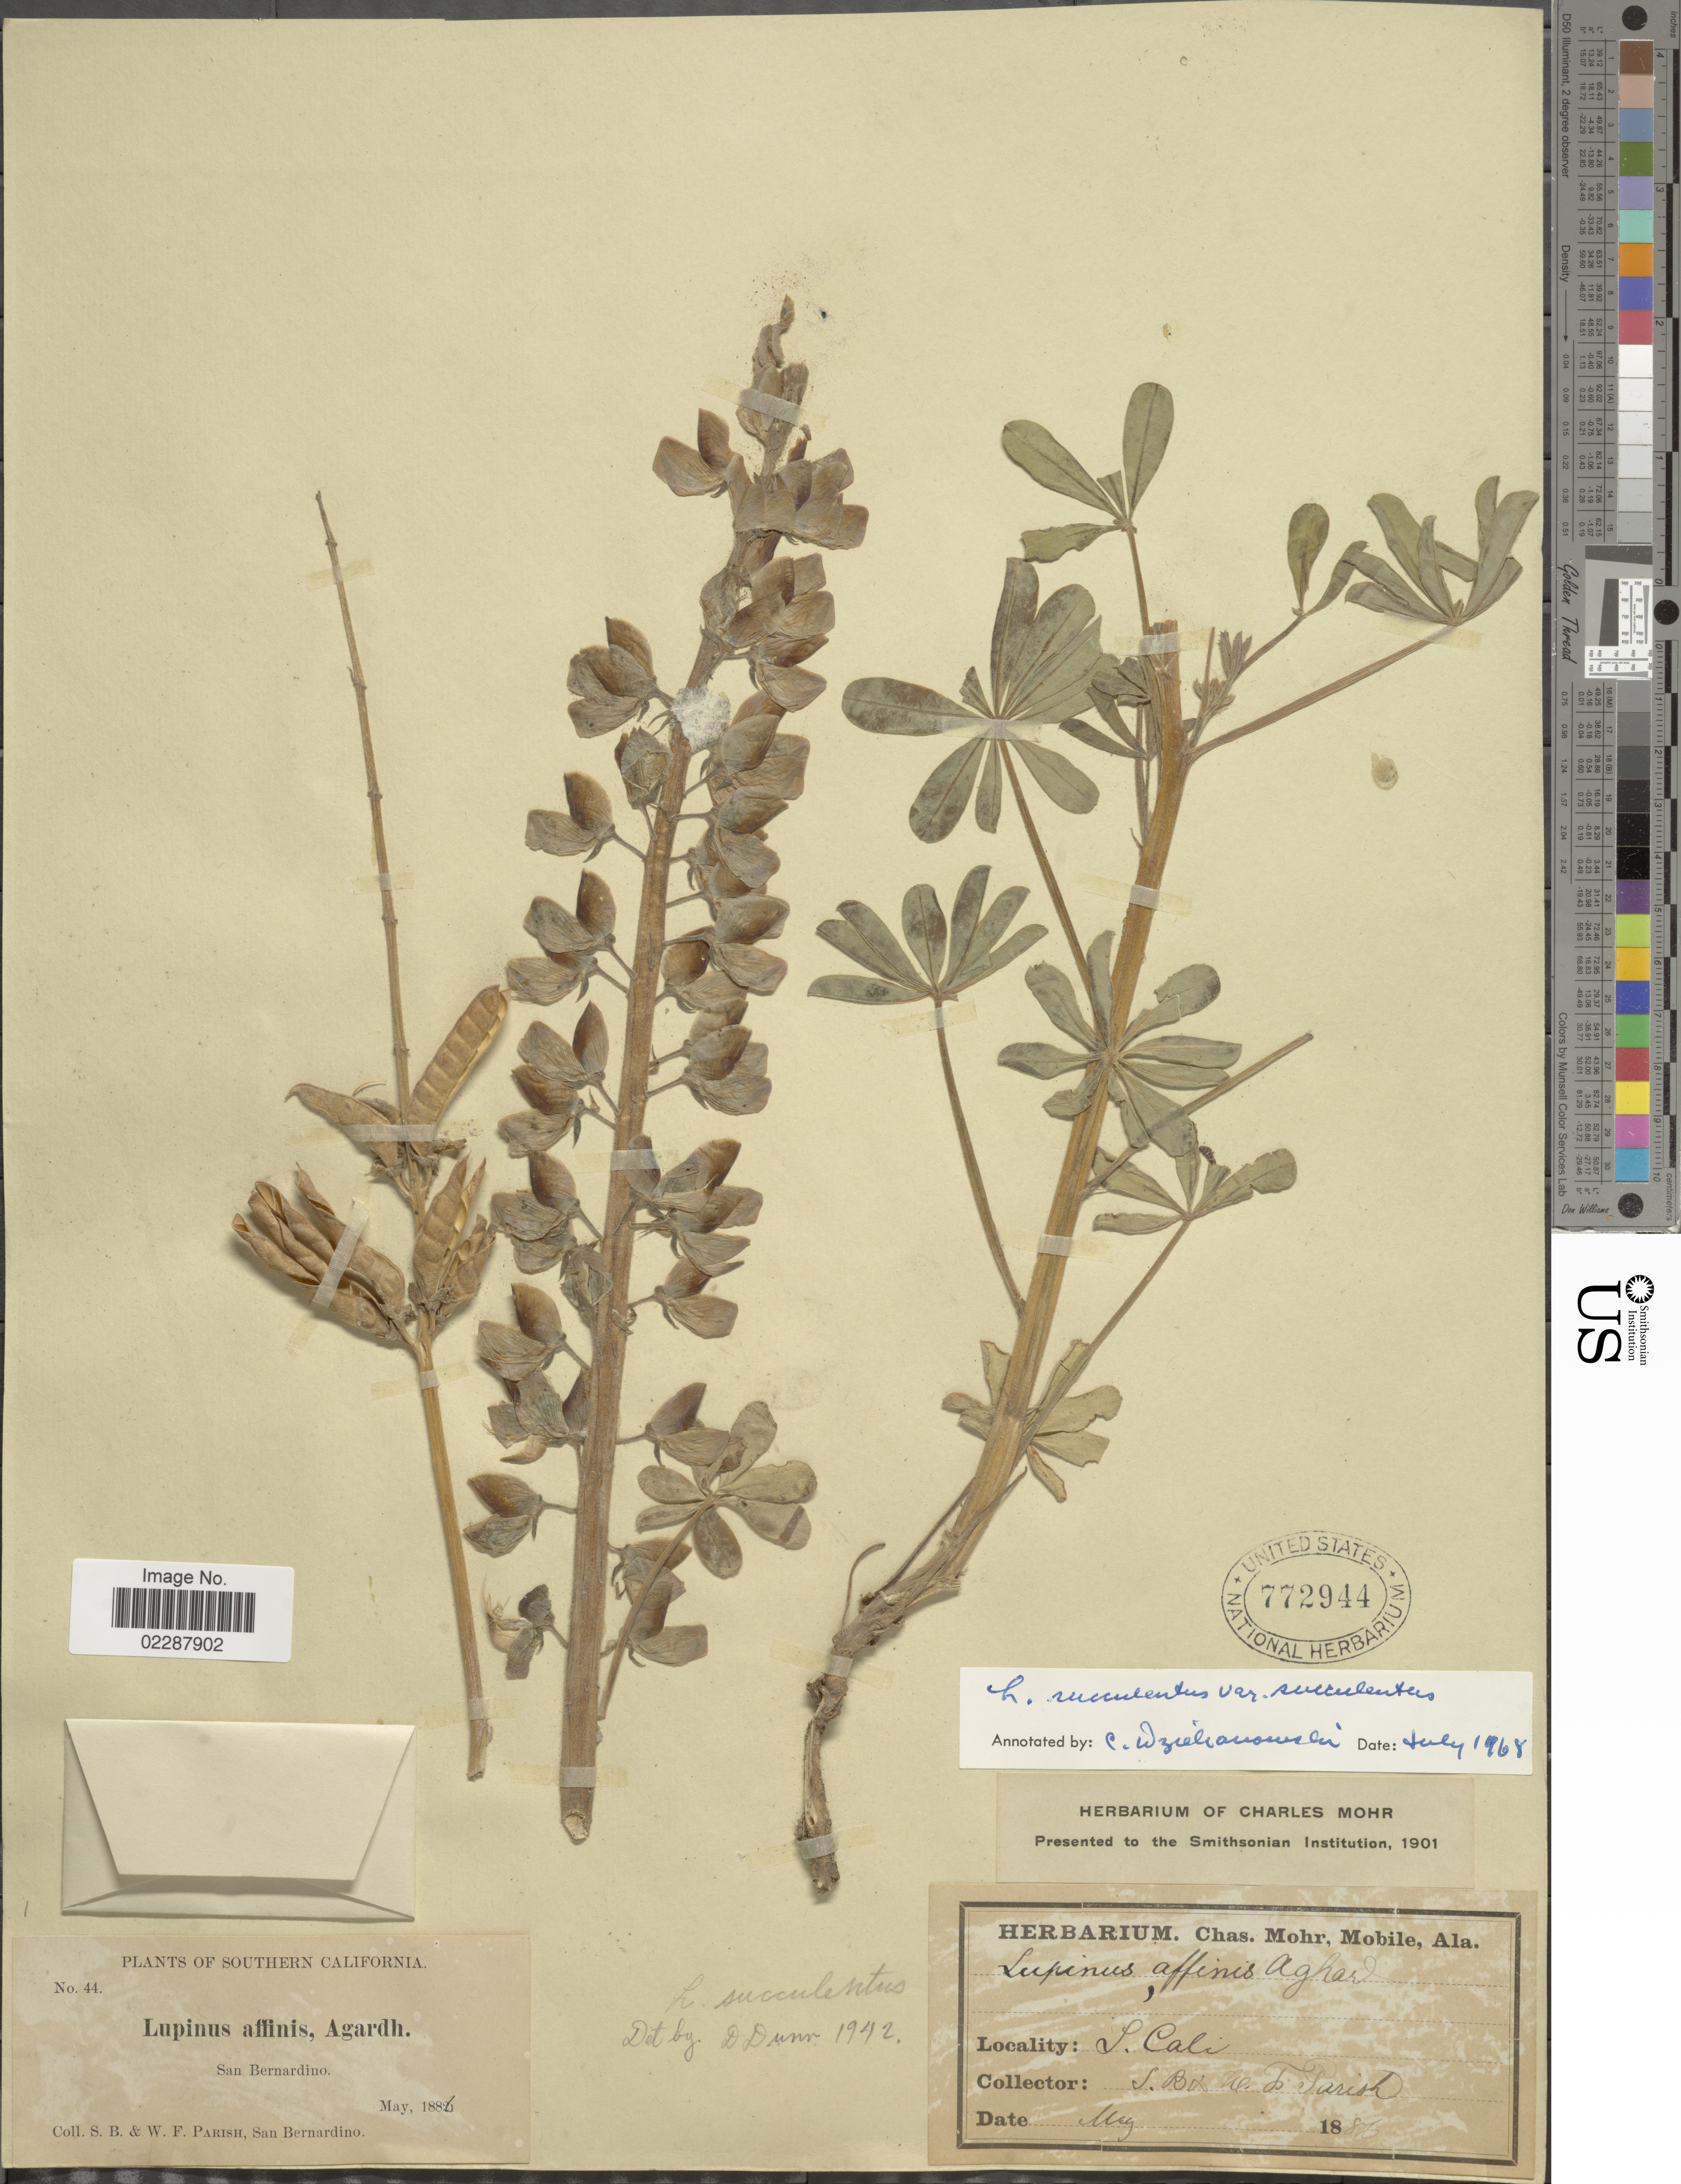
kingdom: Plantae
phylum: Tracheophyta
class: Magnoliopsida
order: Fabales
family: Fabaceae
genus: Lupinus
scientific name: Lupinus succulentus var. succulentus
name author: Douglas ex K. Koch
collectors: S. B. Parish & W. F. Parish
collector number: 44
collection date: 1886-05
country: United States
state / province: California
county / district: San Bernardino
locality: Southern California, San Bernardino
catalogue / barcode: US 772944